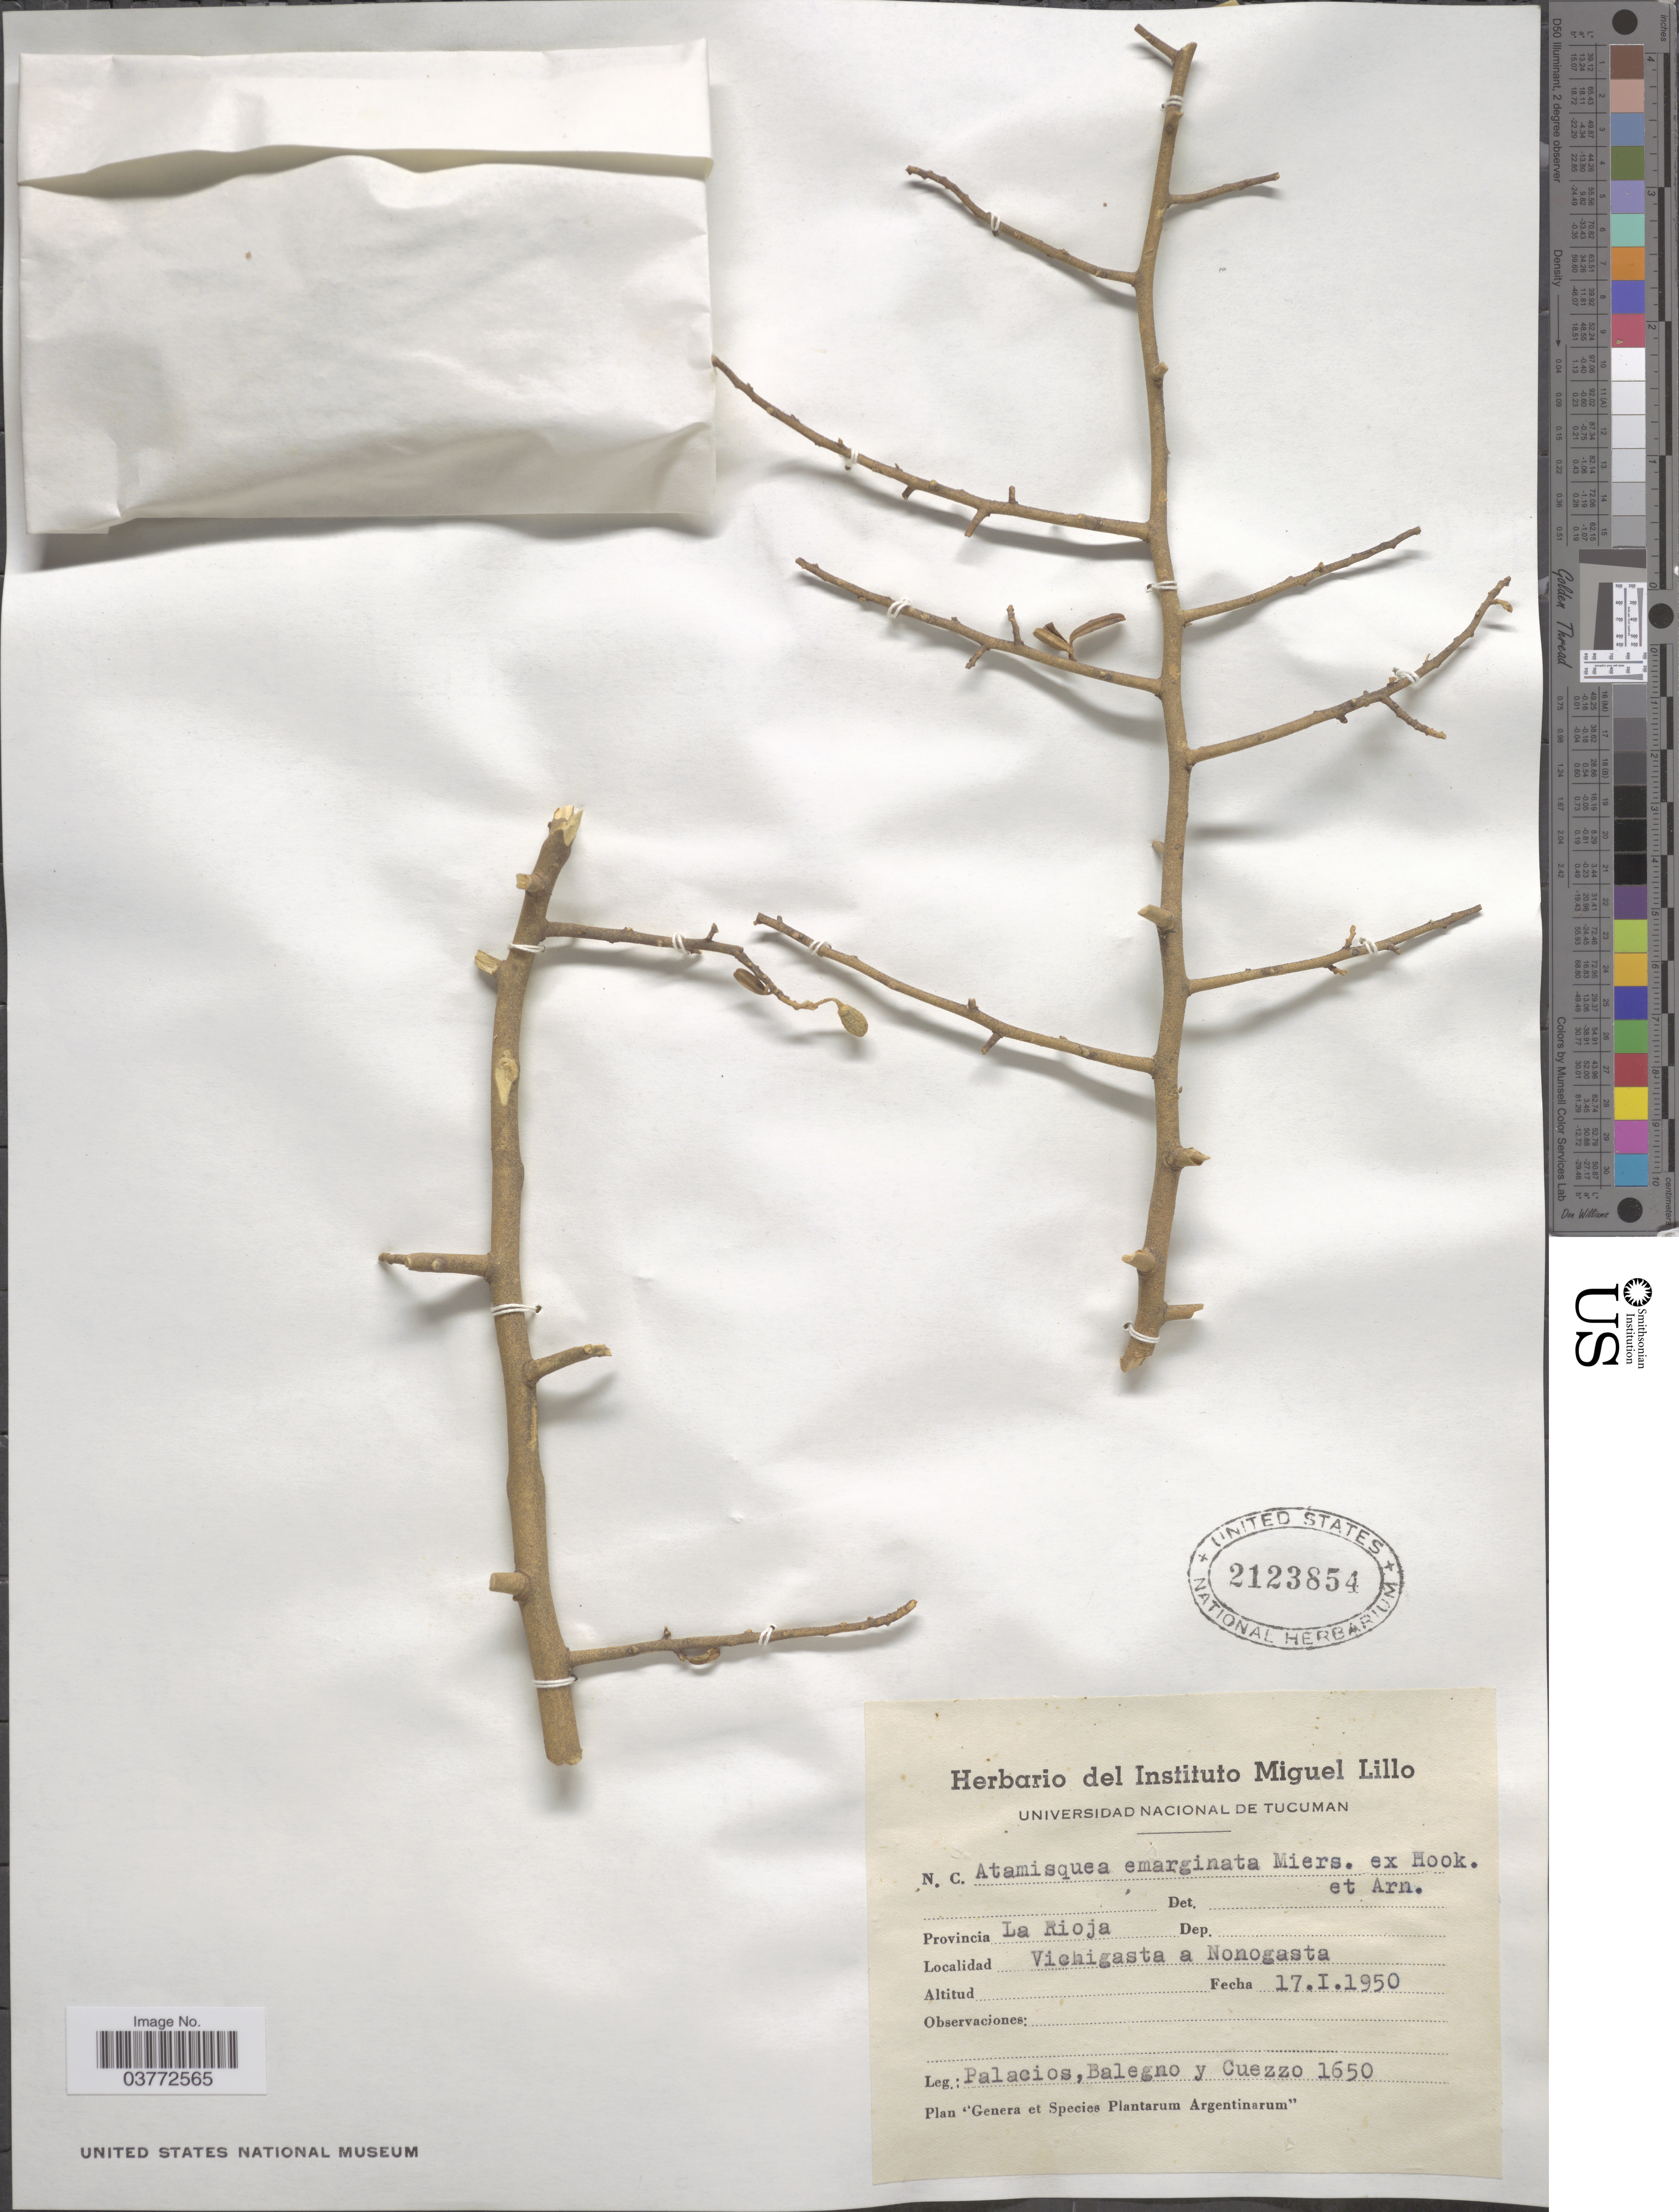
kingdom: Plantae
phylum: Tracheophyta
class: Magnoliopsida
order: Brassicales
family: Capparaceae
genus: Atamisquea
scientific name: Atamisquea emarginata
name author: Miers ex Hook. & Arn.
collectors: Palacios, --, Balegno & Cuezzo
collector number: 1650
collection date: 1950-01-17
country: Argentina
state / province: La Rioja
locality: Vichigasta a Nonogasta.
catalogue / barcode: US 2123854